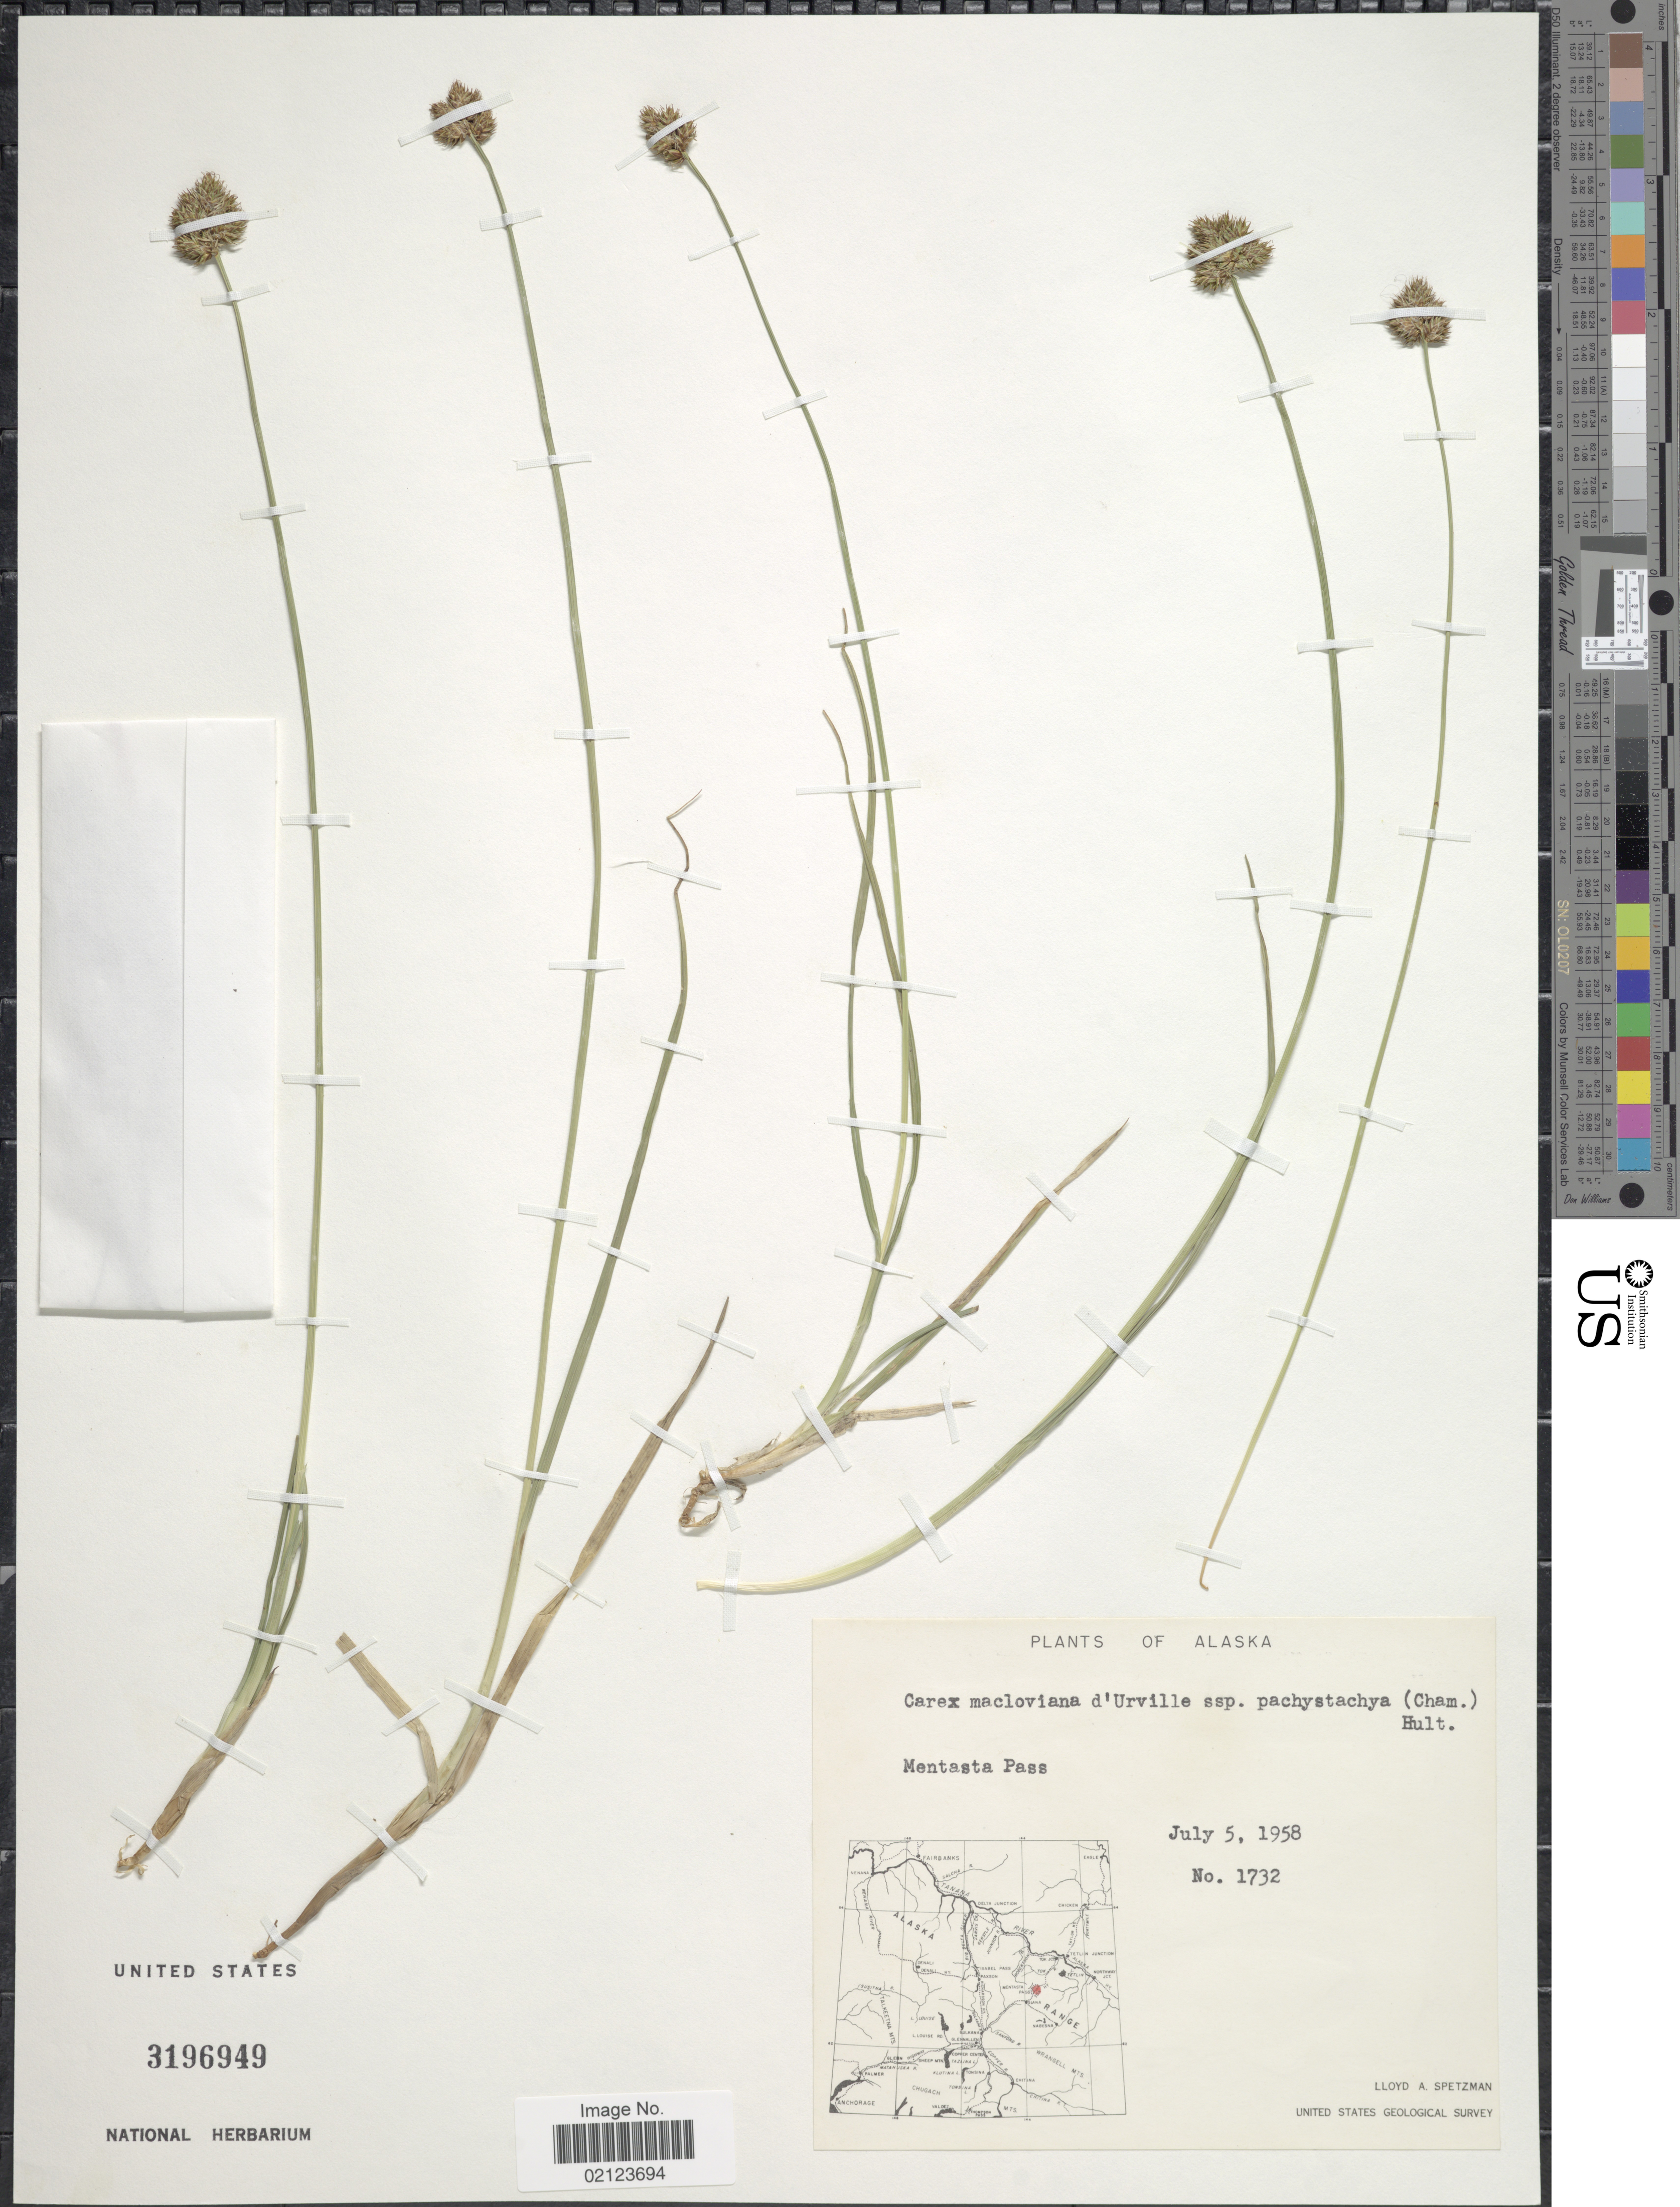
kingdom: Plantae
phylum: Tracheophyta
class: Liliopsida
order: Poales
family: Cyperaceae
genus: Carex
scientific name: Carex pachystachya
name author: Cham. ex Steud.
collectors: L. Spetzman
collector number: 1732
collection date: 1958-07-05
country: United States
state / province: Alaska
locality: Mentasta Pass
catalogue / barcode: US 3196949